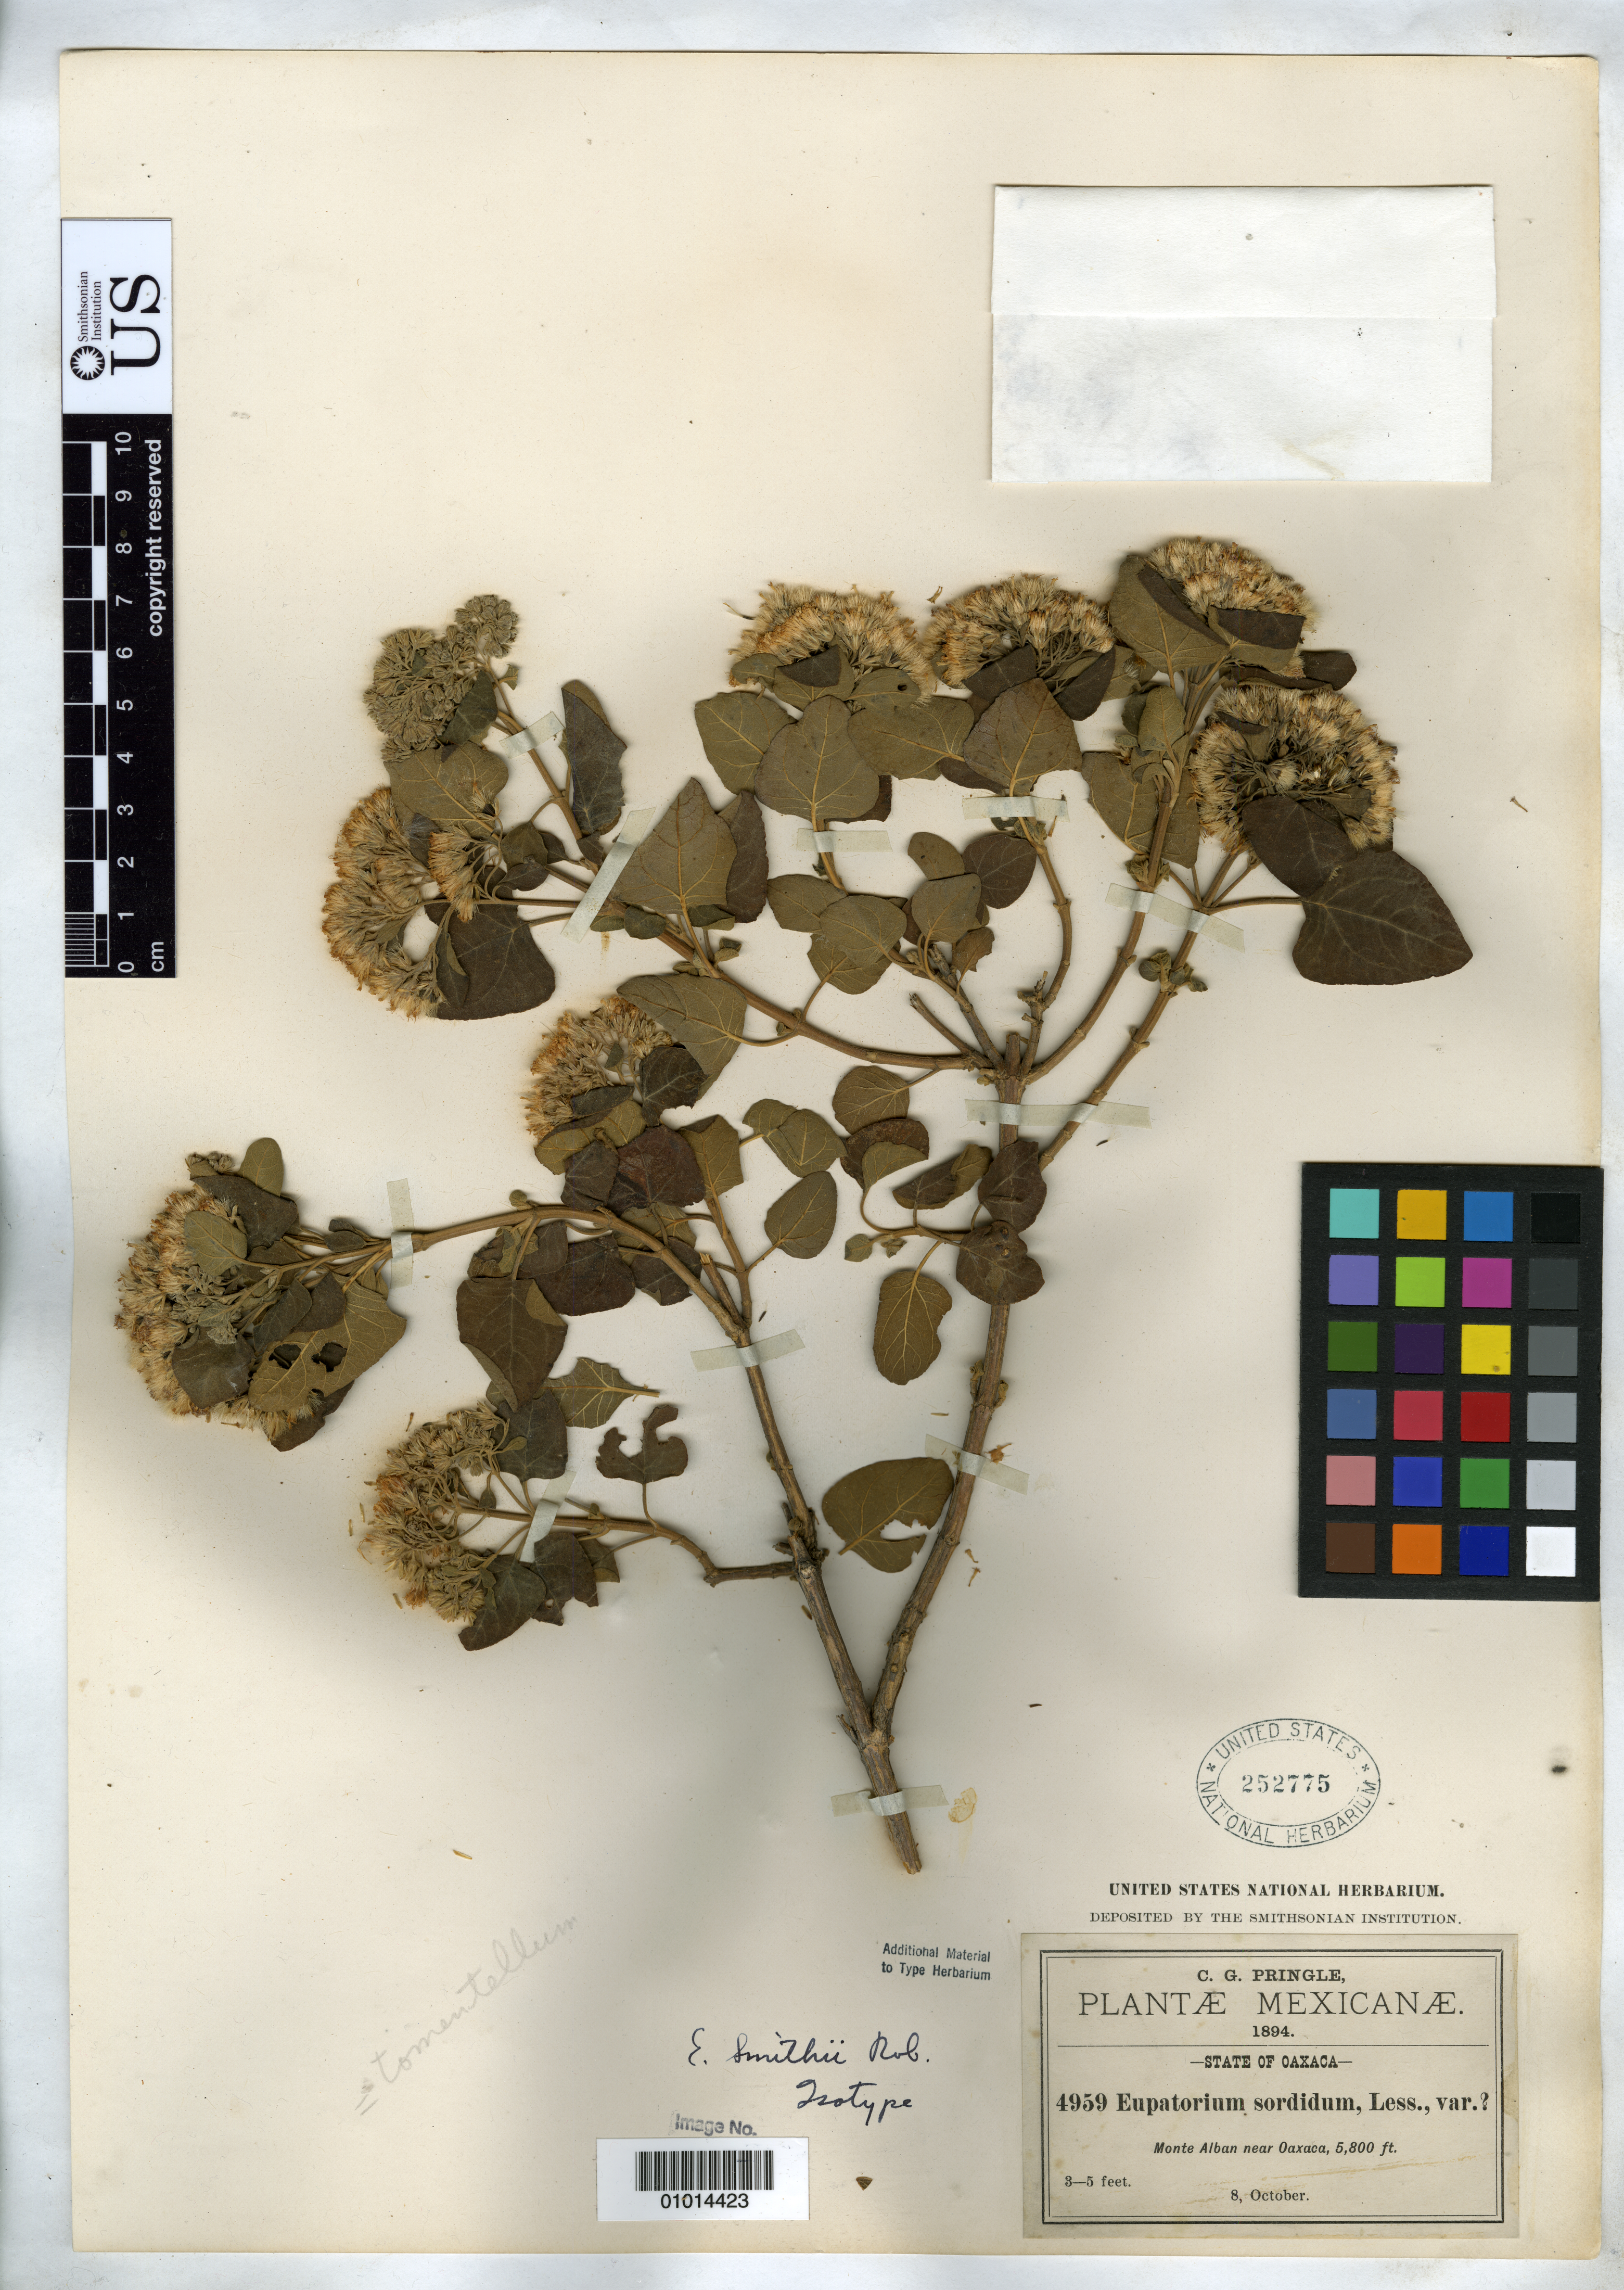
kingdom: Plantae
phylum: Tracheophyta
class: Magnoliopsida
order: Asterales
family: Asteraceae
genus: Eupatorium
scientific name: Eupatorium smithii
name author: B.L. Rob.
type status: Isotype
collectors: C. G. Pringle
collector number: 4959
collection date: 1894-10-08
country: Mexico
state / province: Oaxaca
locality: Monte Alban near Oaxaca.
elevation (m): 1768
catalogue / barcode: US 252775